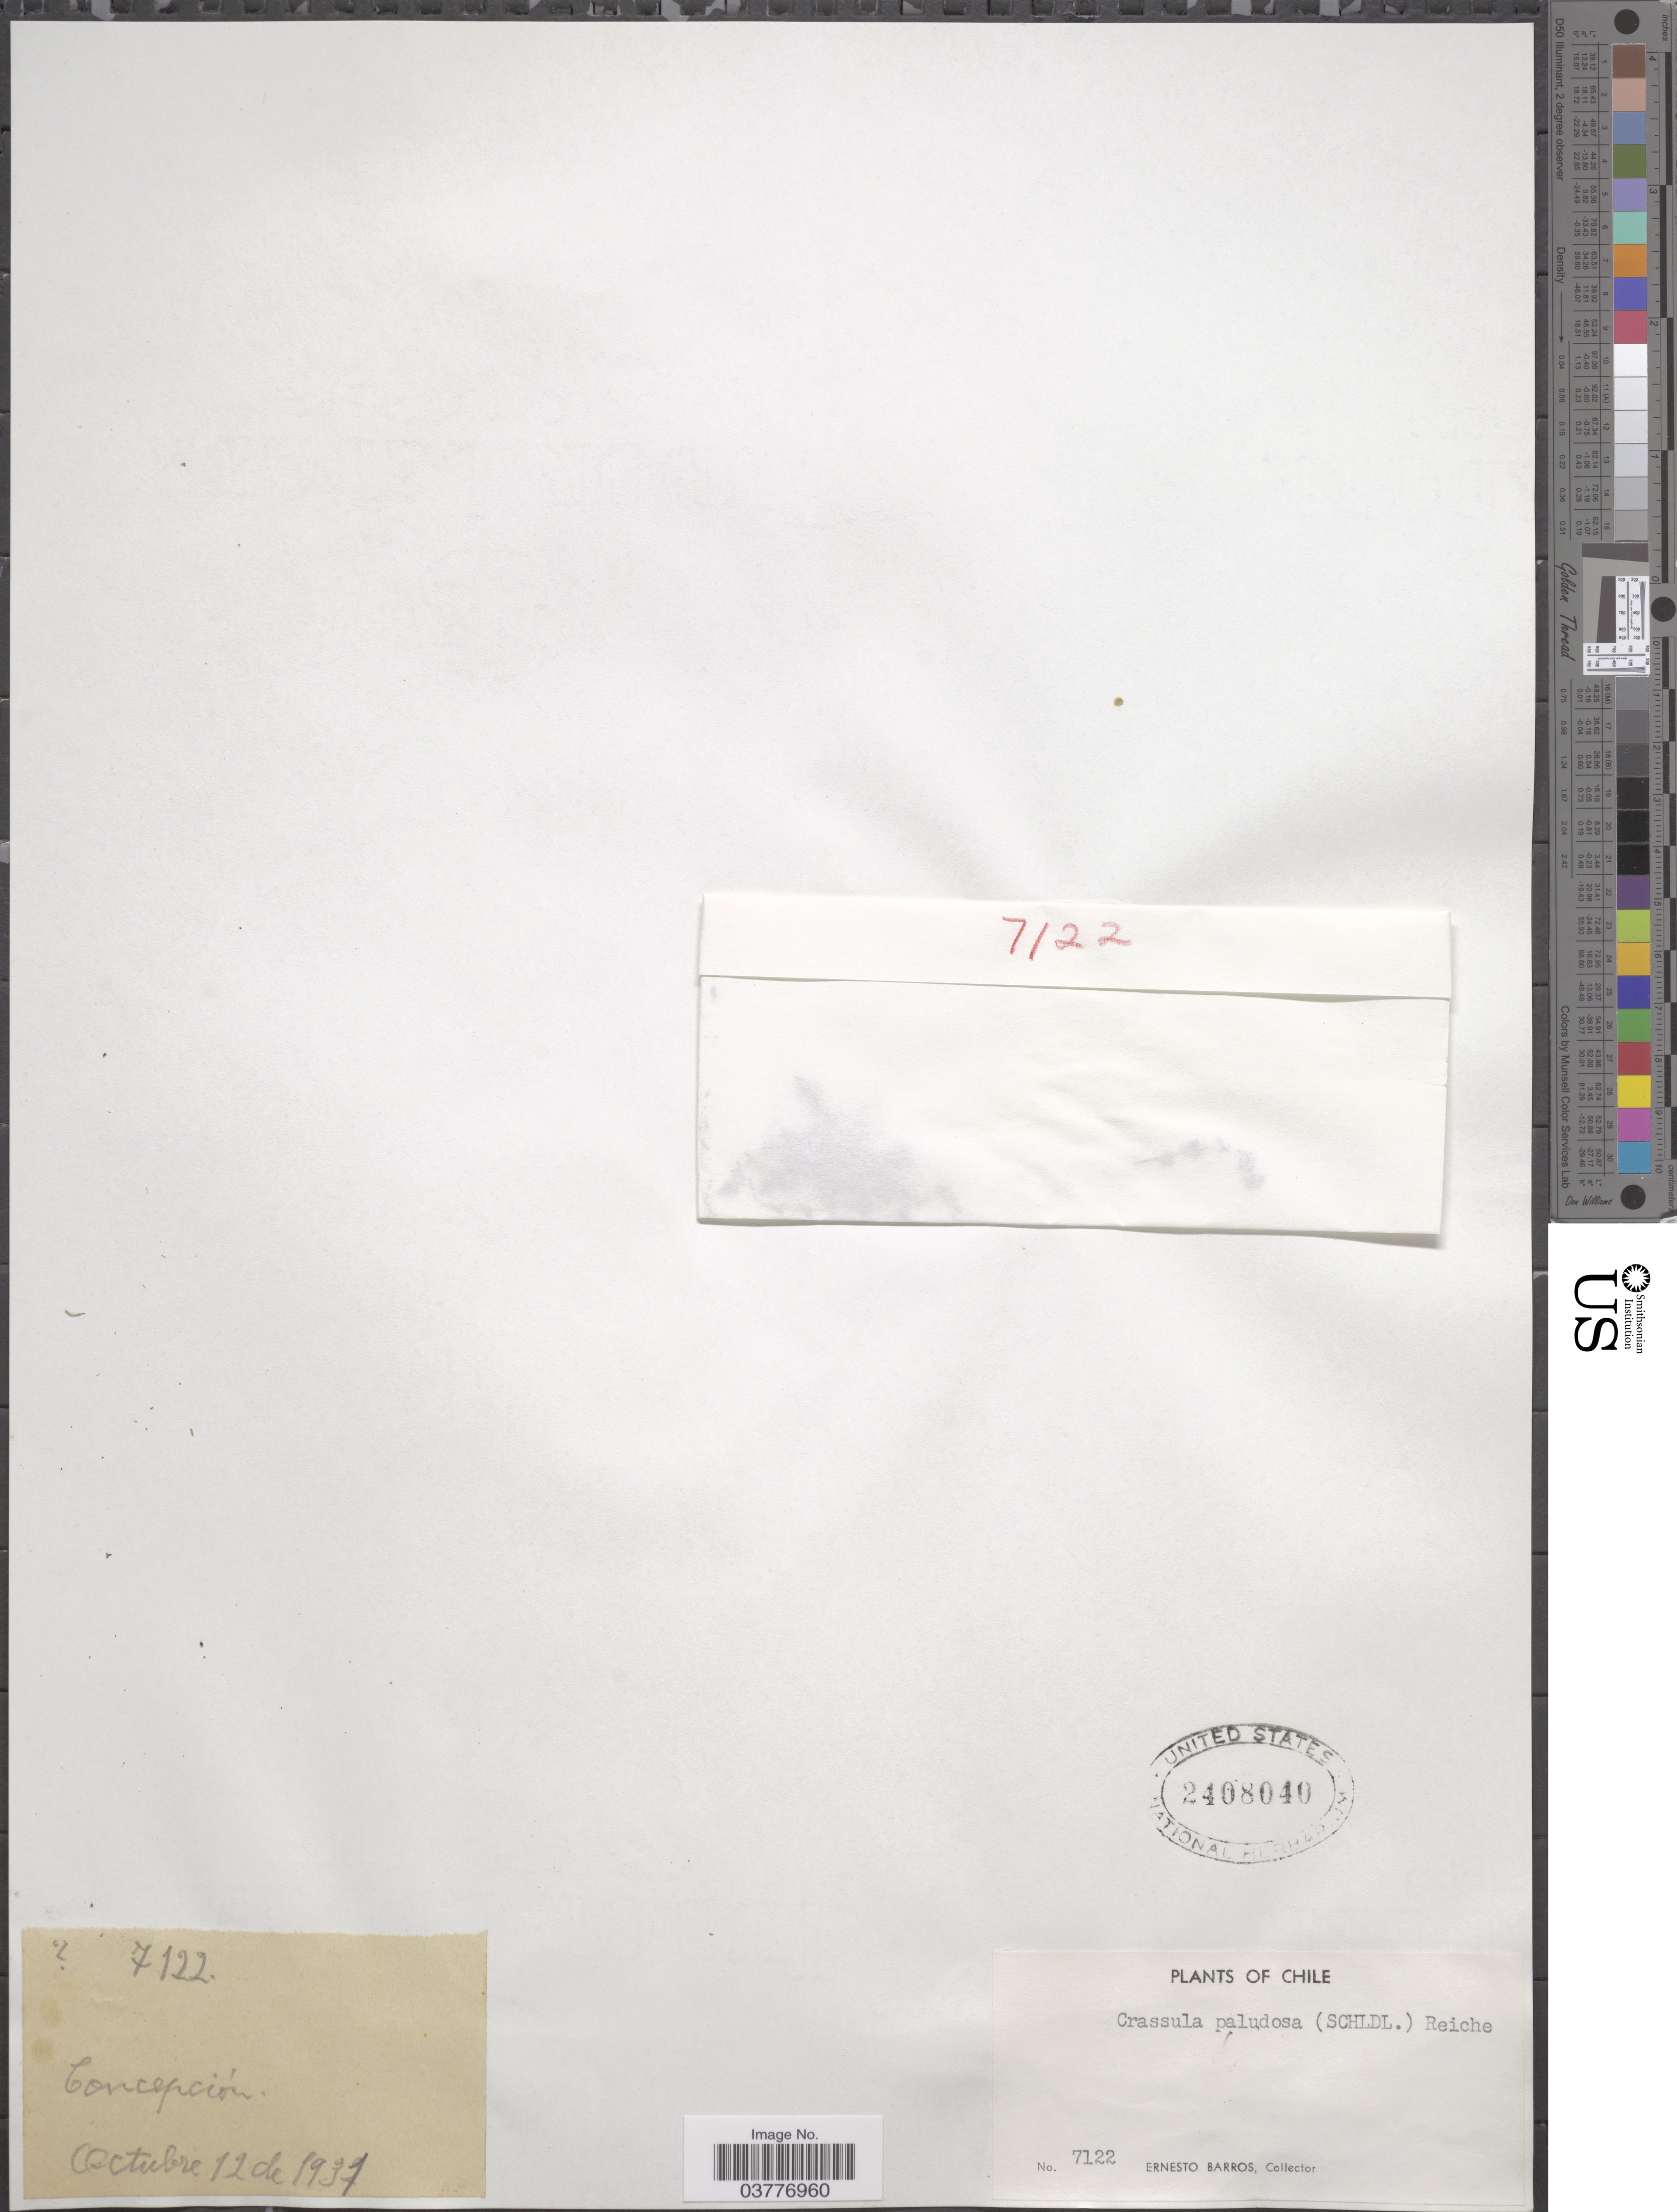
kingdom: Plantae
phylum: Tracheophyta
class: Magnoliopsida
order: Saxifragales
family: Crassulaceae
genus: Crassula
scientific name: Crassula peduncularis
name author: (Sm.) Cambess.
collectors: E. Barros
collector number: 7122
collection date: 1937-10-12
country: Chile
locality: Concepción.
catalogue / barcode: US 2408040